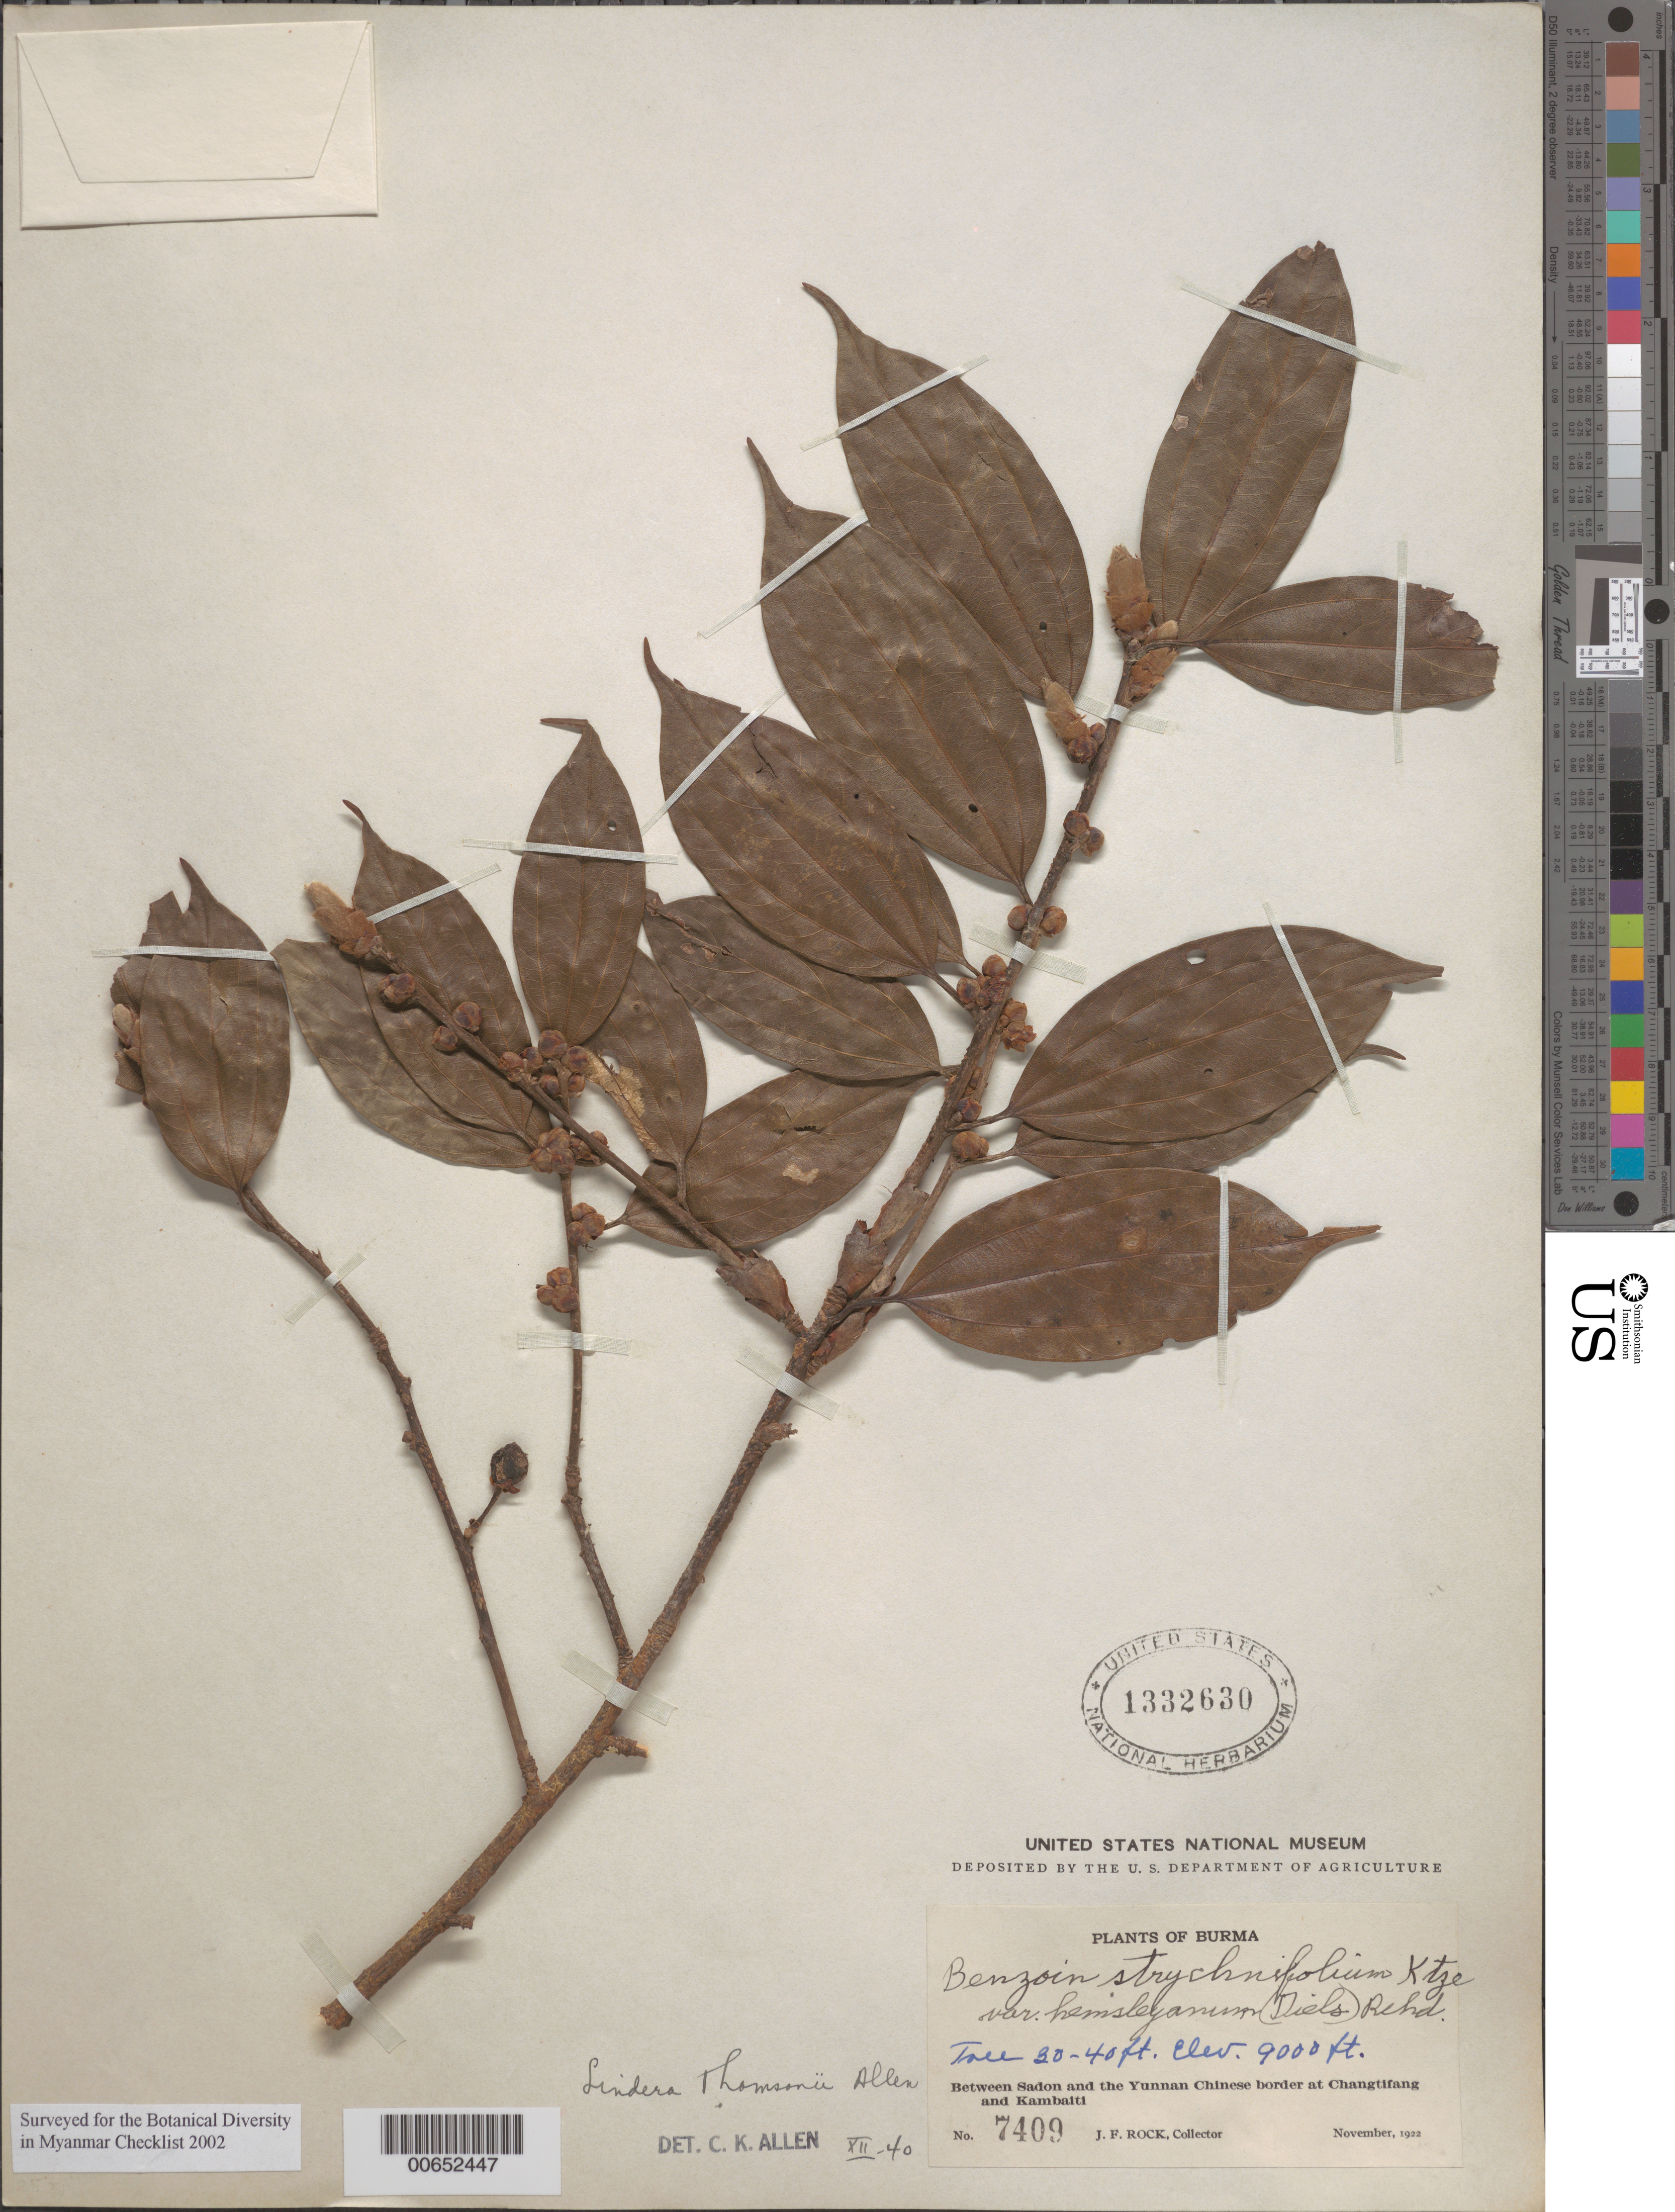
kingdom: Plantae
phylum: Tracheophyta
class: Magnoliopsida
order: Laurales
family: Lauraceae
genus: Lindera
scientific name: Lindera thomsonii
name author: C.K. Allen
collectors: J. F. Rock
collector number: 7409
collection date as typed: Nov 1922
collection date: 1922-11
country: Myanmar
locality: Between Sadon and the Yunnan Chinese border at Changtifang and Kambalti.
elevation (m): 2743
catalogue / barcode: US 1332630